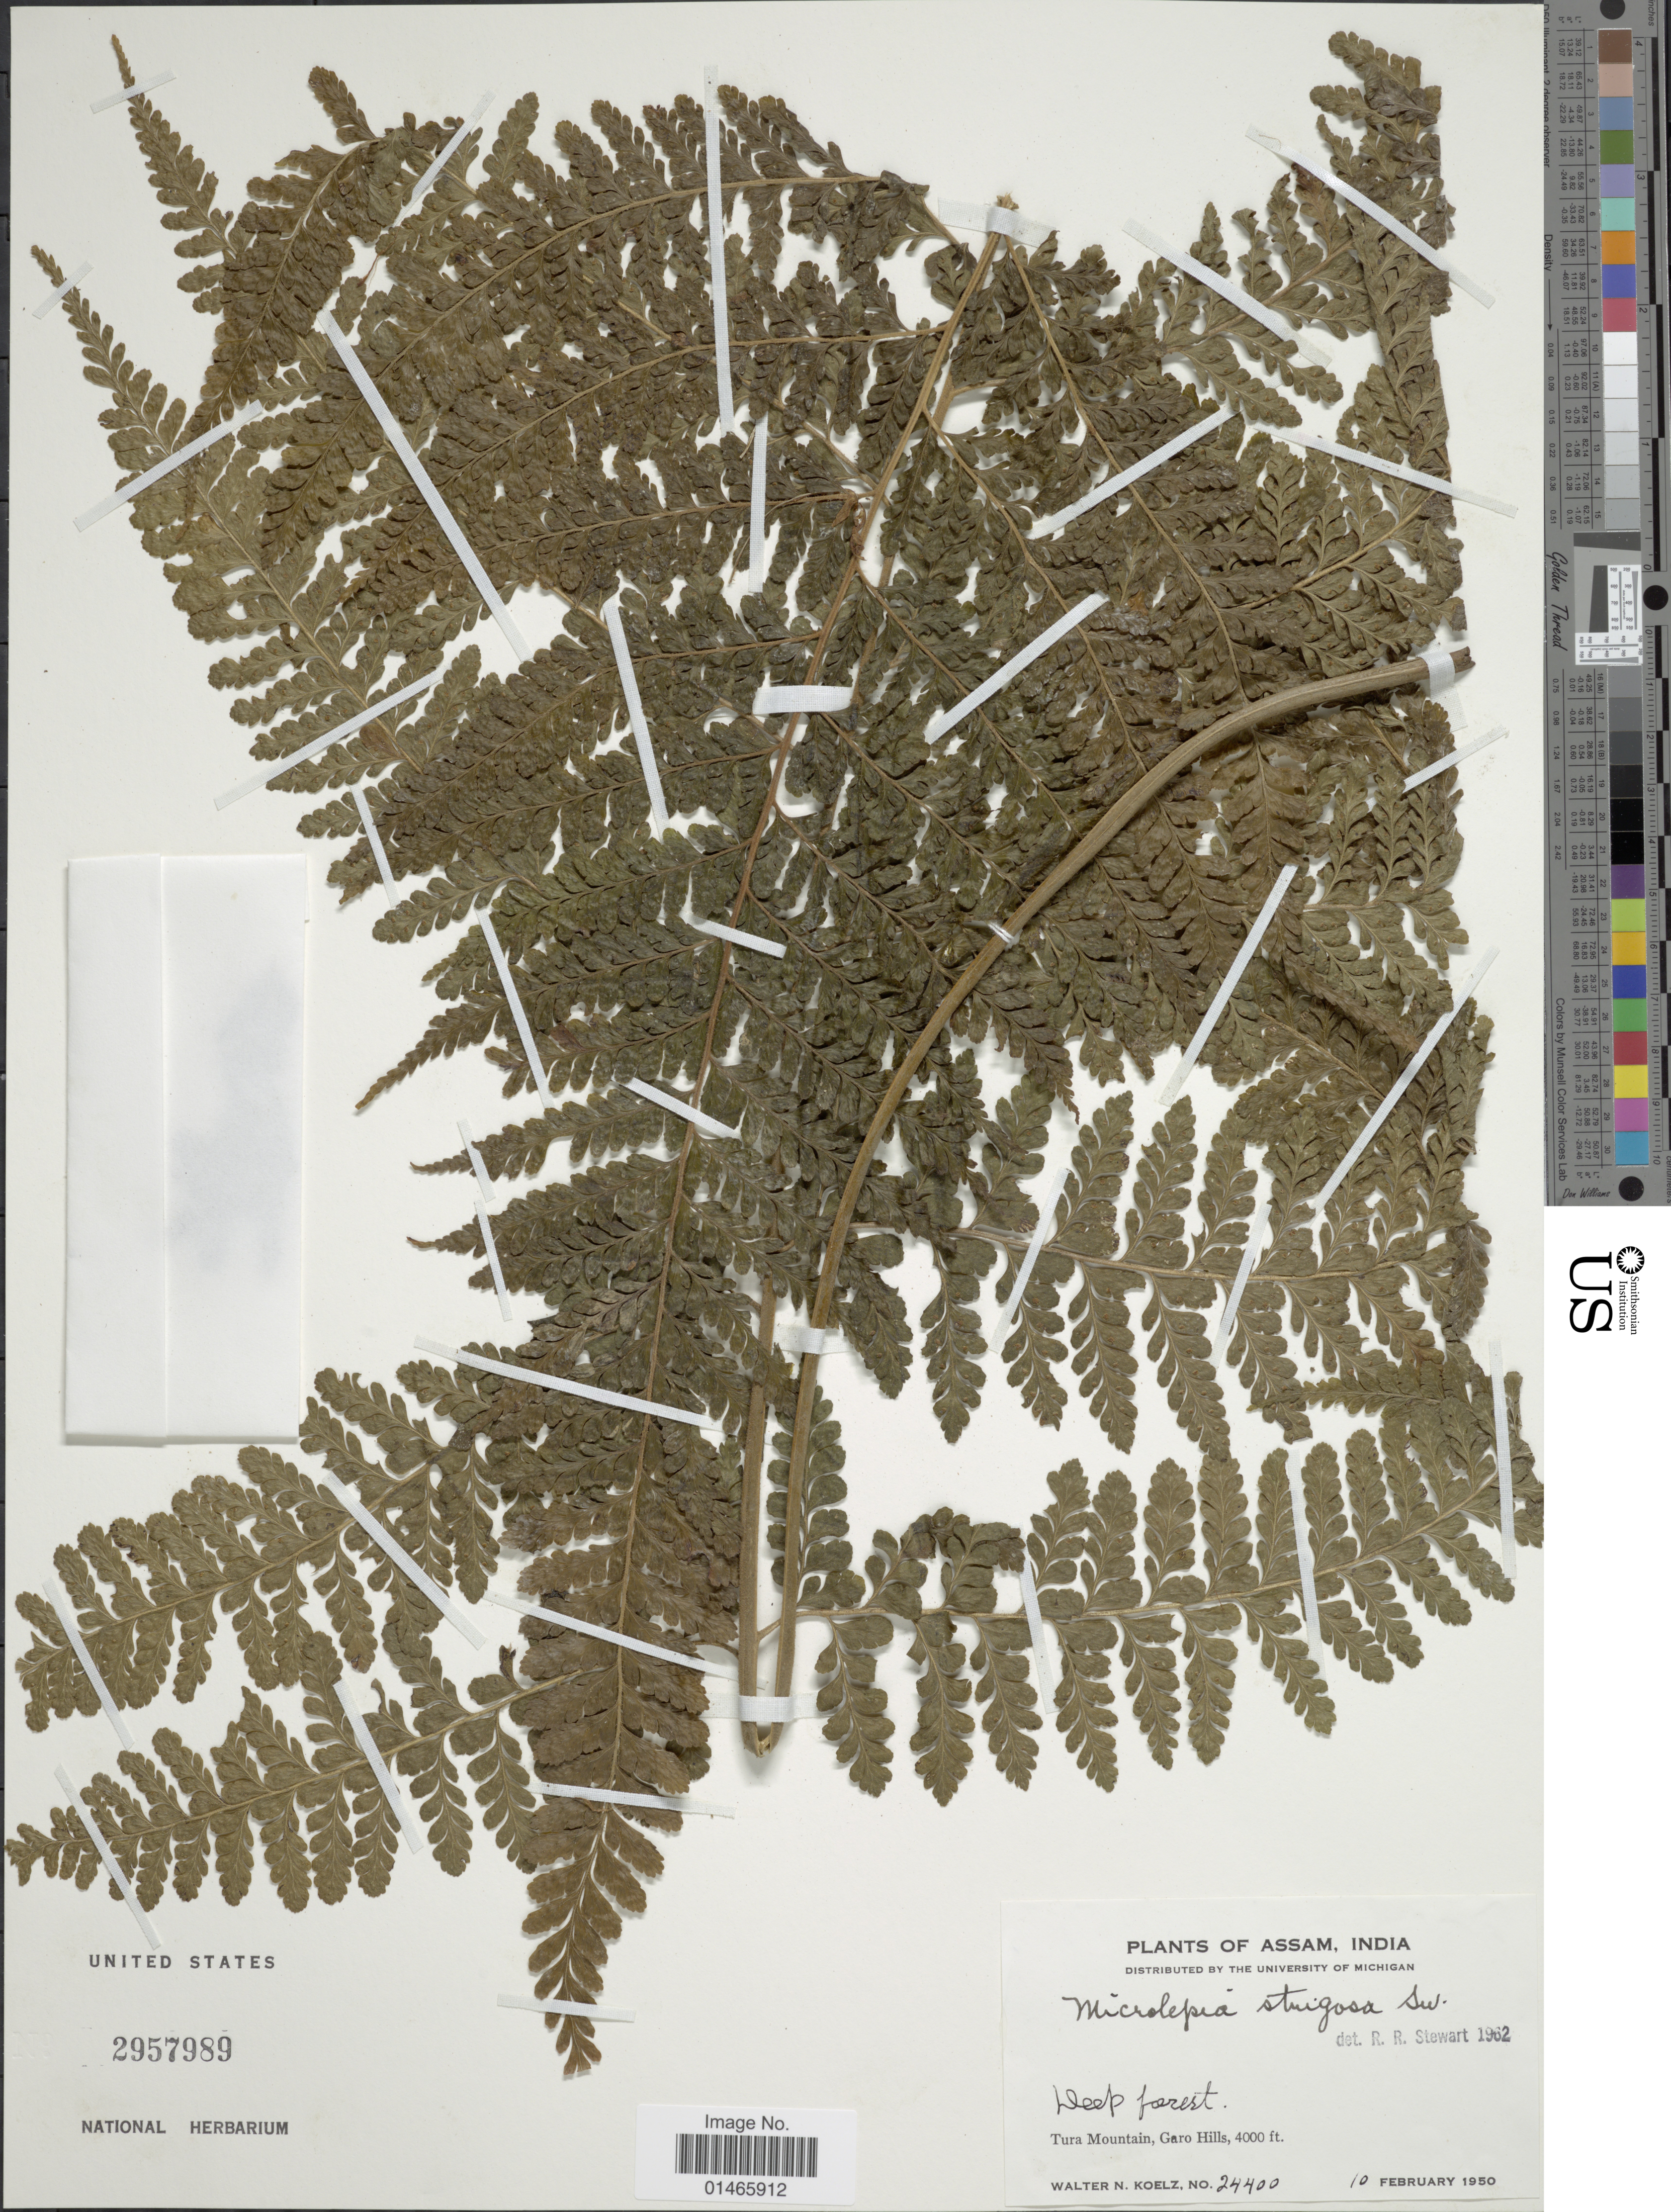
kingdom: Plantae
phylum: Tracheophyta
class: Polypodiopsida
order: Polypodiales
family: Dennstaedtiaceae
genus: Microlepia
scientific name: Microlepia strigosa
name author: (Thunb.) J. Presl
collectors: W. N. Koelz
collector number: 24400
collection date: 1950-02-10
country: India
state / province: Meghalaya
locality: Assam, Tura Mountain, Garo Hills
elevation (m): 1219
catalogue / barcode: US 2957989